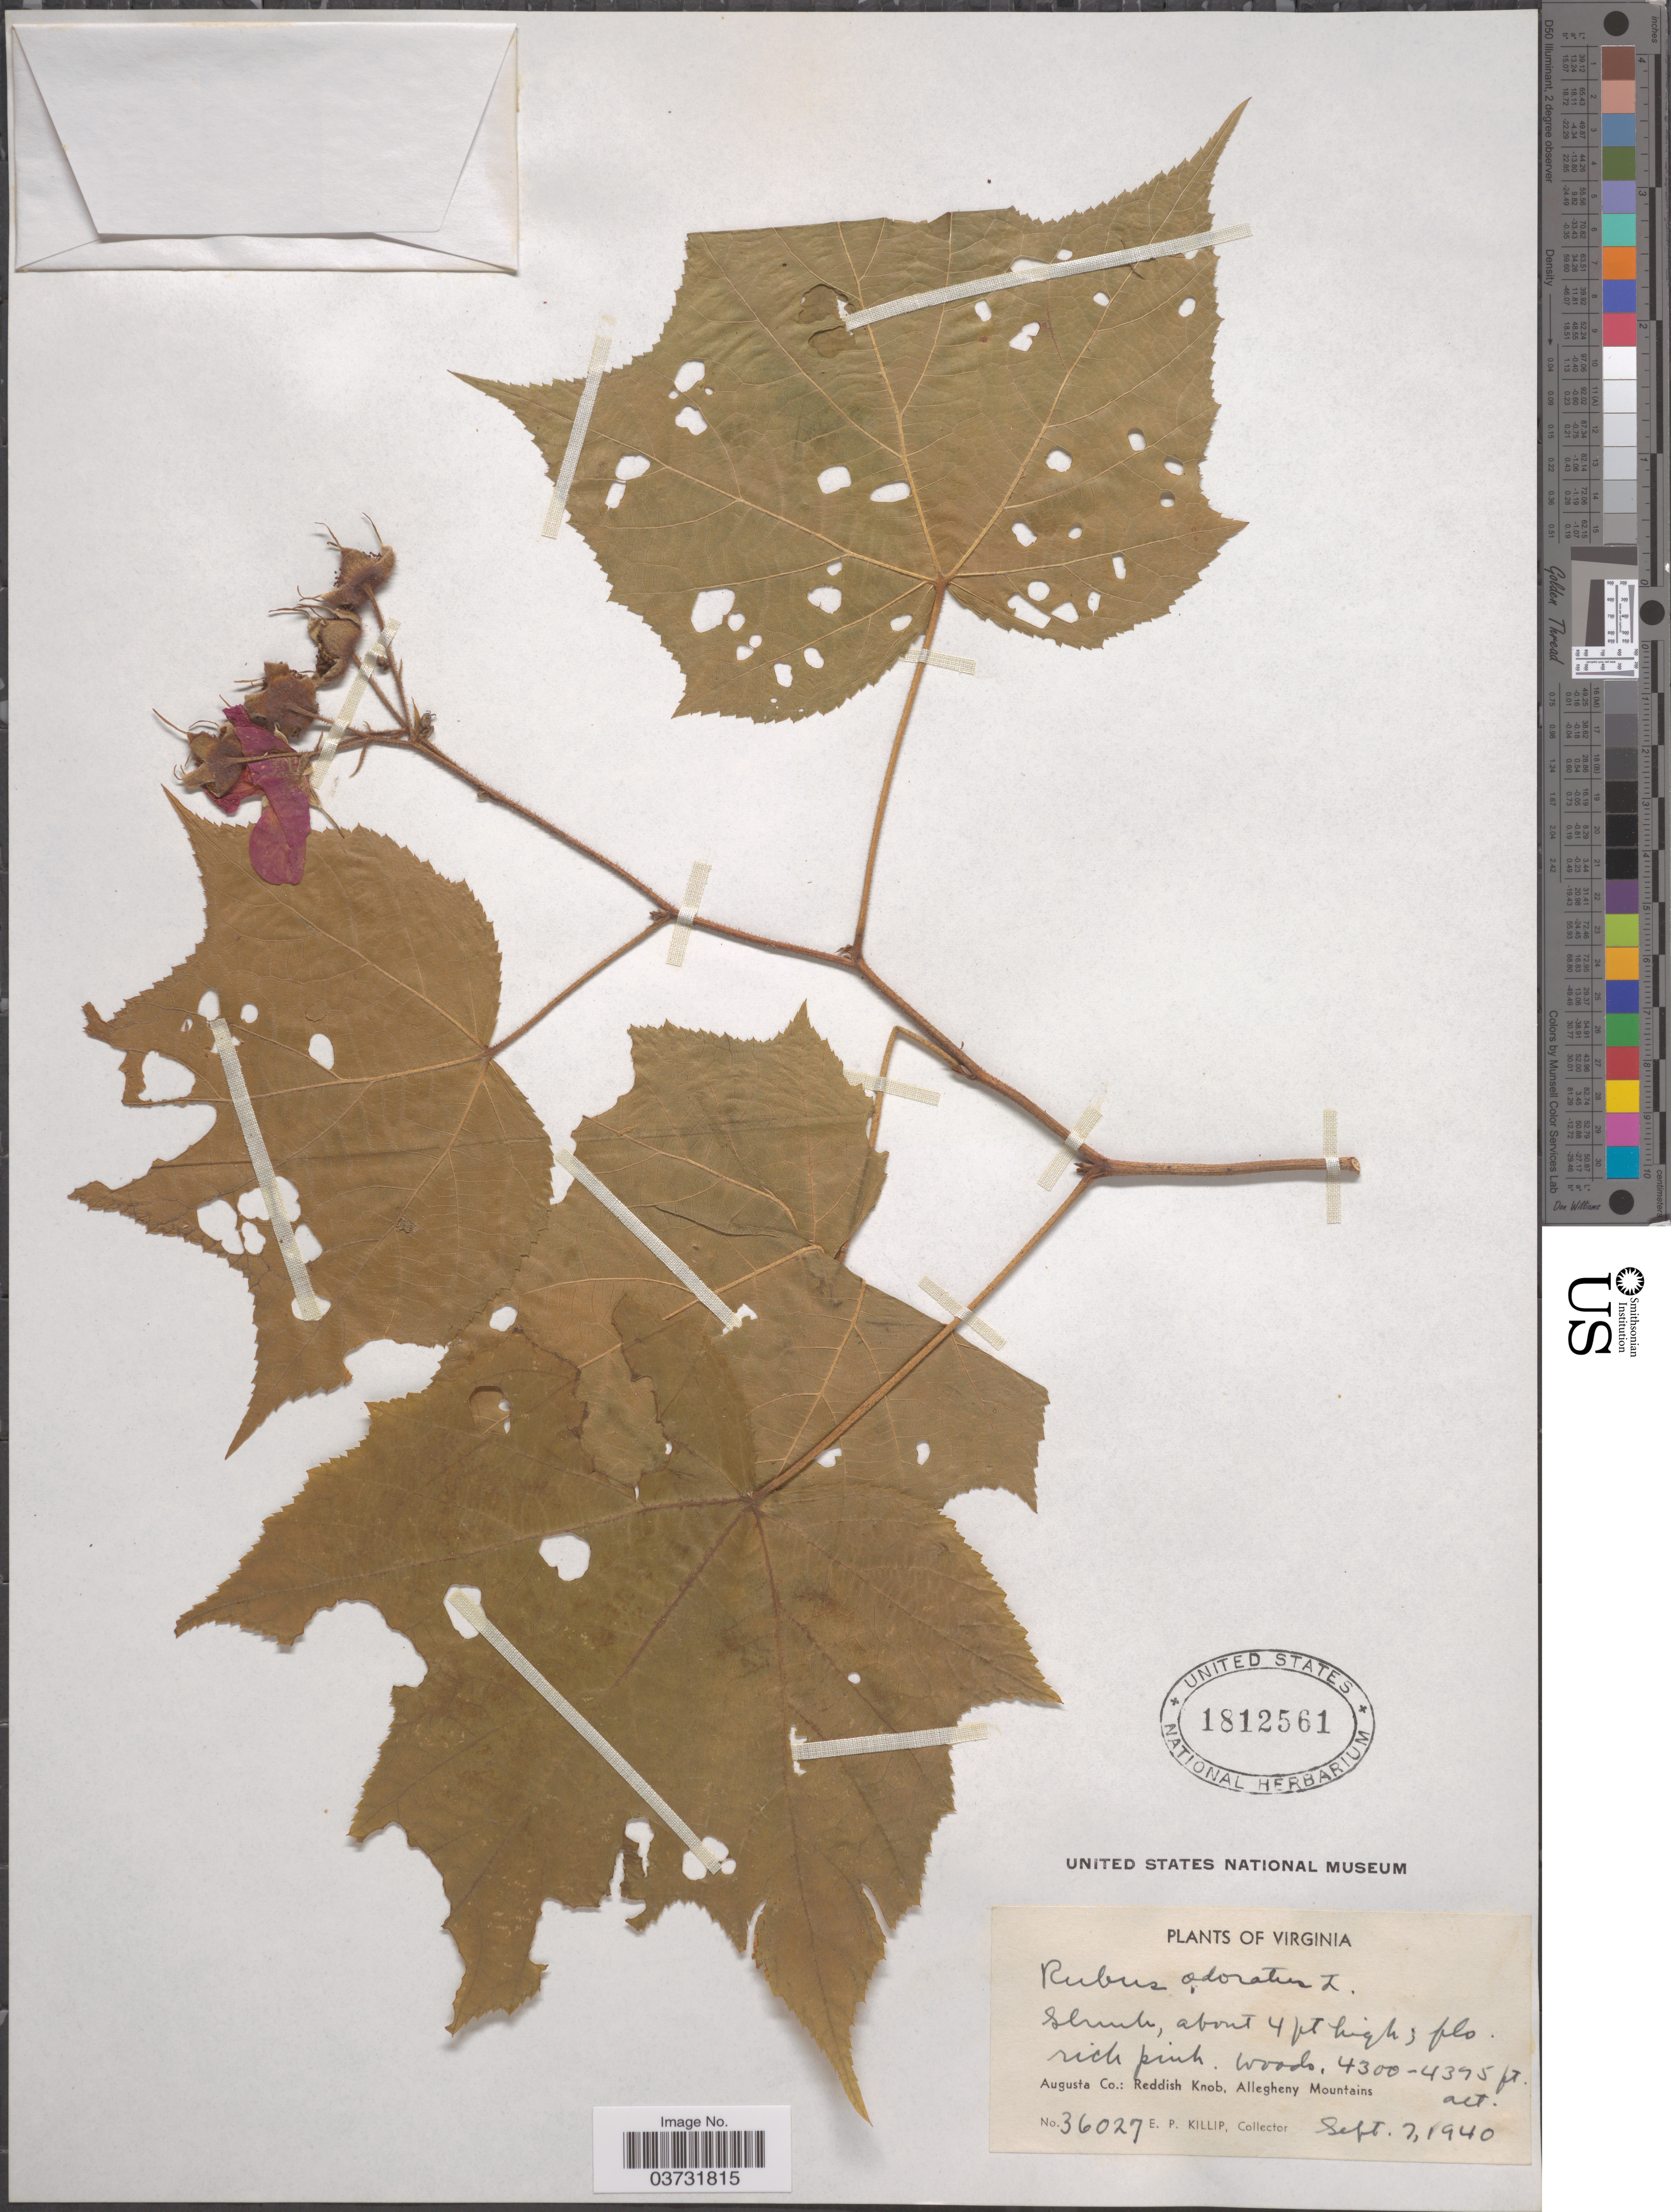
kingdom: Plantae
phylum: Tracheophyta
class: Magnoliopsida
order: Rosales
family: Rosaceae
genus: Rubus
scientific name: Rubus odoratus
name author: L.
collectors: E. P. Killip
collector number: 36027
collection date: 1940-09-07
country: United States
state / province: Virginia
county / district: Augusta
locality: Augusta Co.: Reddish Knob, Allegheny Mountains.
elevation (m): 1311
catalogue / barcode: US 1812561